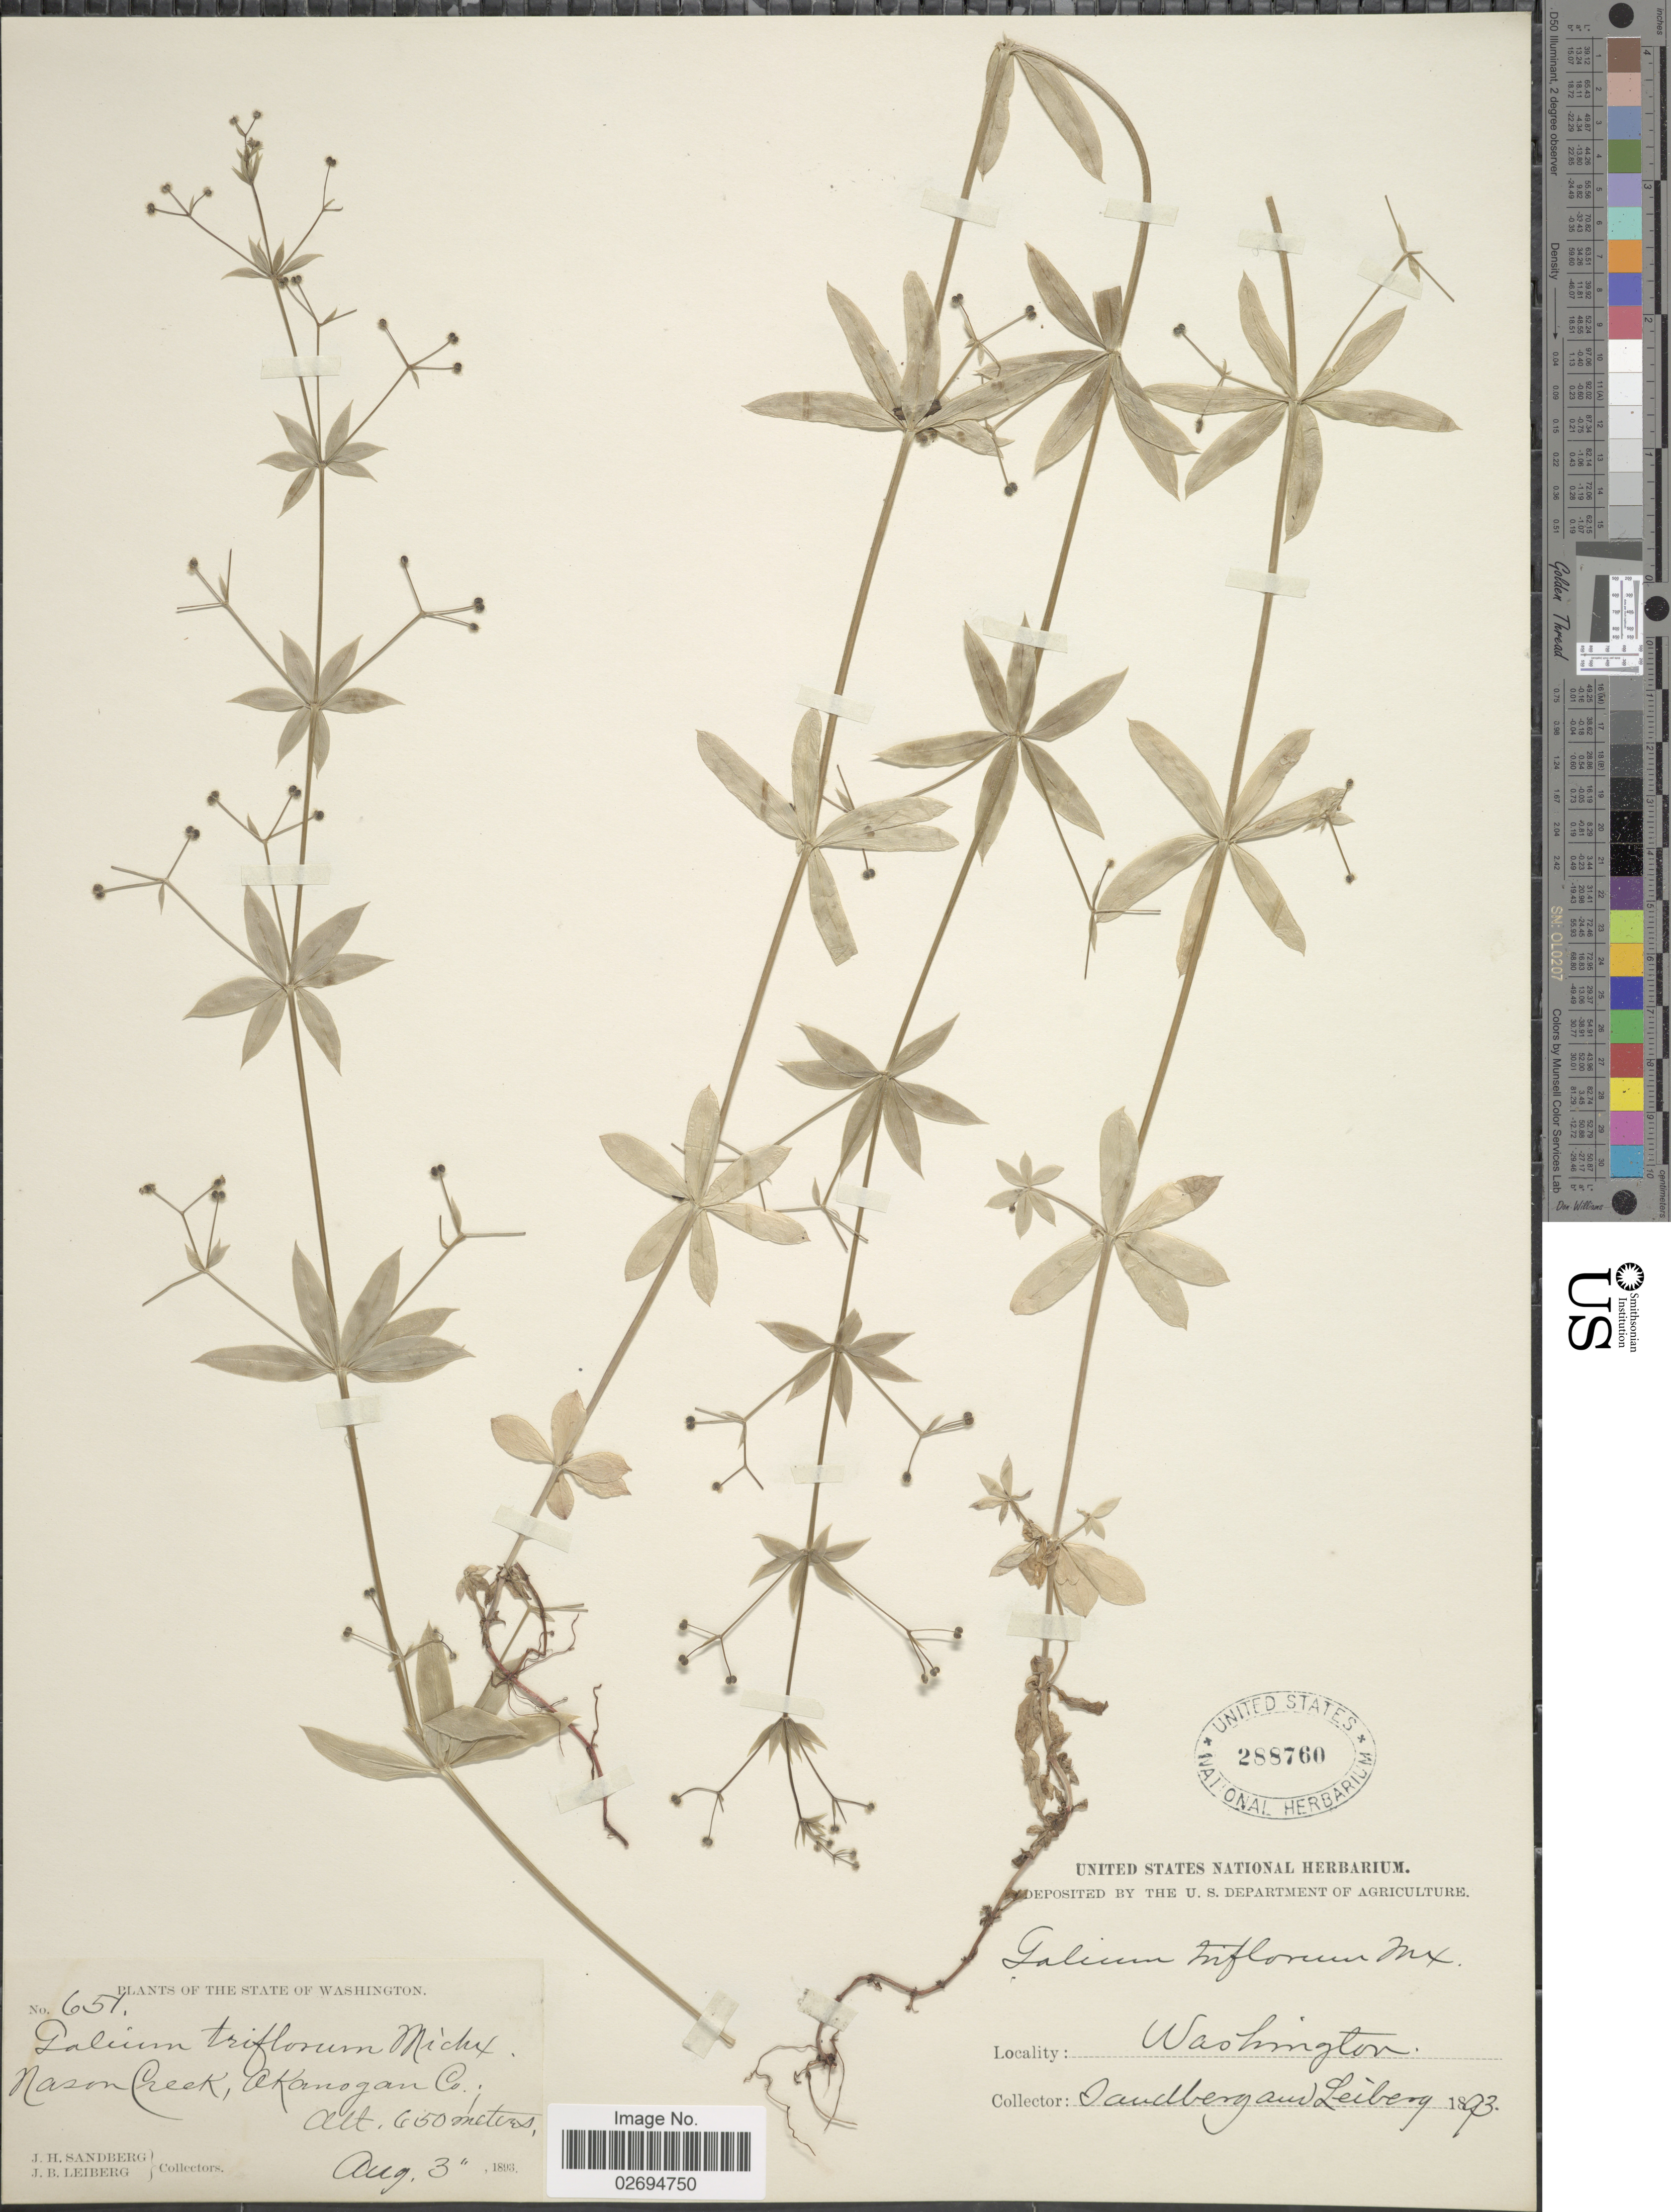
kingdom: Plantae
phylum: Tracheophyta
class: Magnoliopsida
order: Gentianales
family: Rubiaceae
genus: Galium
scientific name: Galium triflorum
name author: Michx.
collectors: J. H. Sandberg & J. B. Leiberg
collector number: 651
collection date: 1893-08-03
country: United States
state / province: Washington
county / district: Okanogan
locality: Nason Creek, Okanogan Co.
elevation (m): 650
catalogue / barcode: US 288760